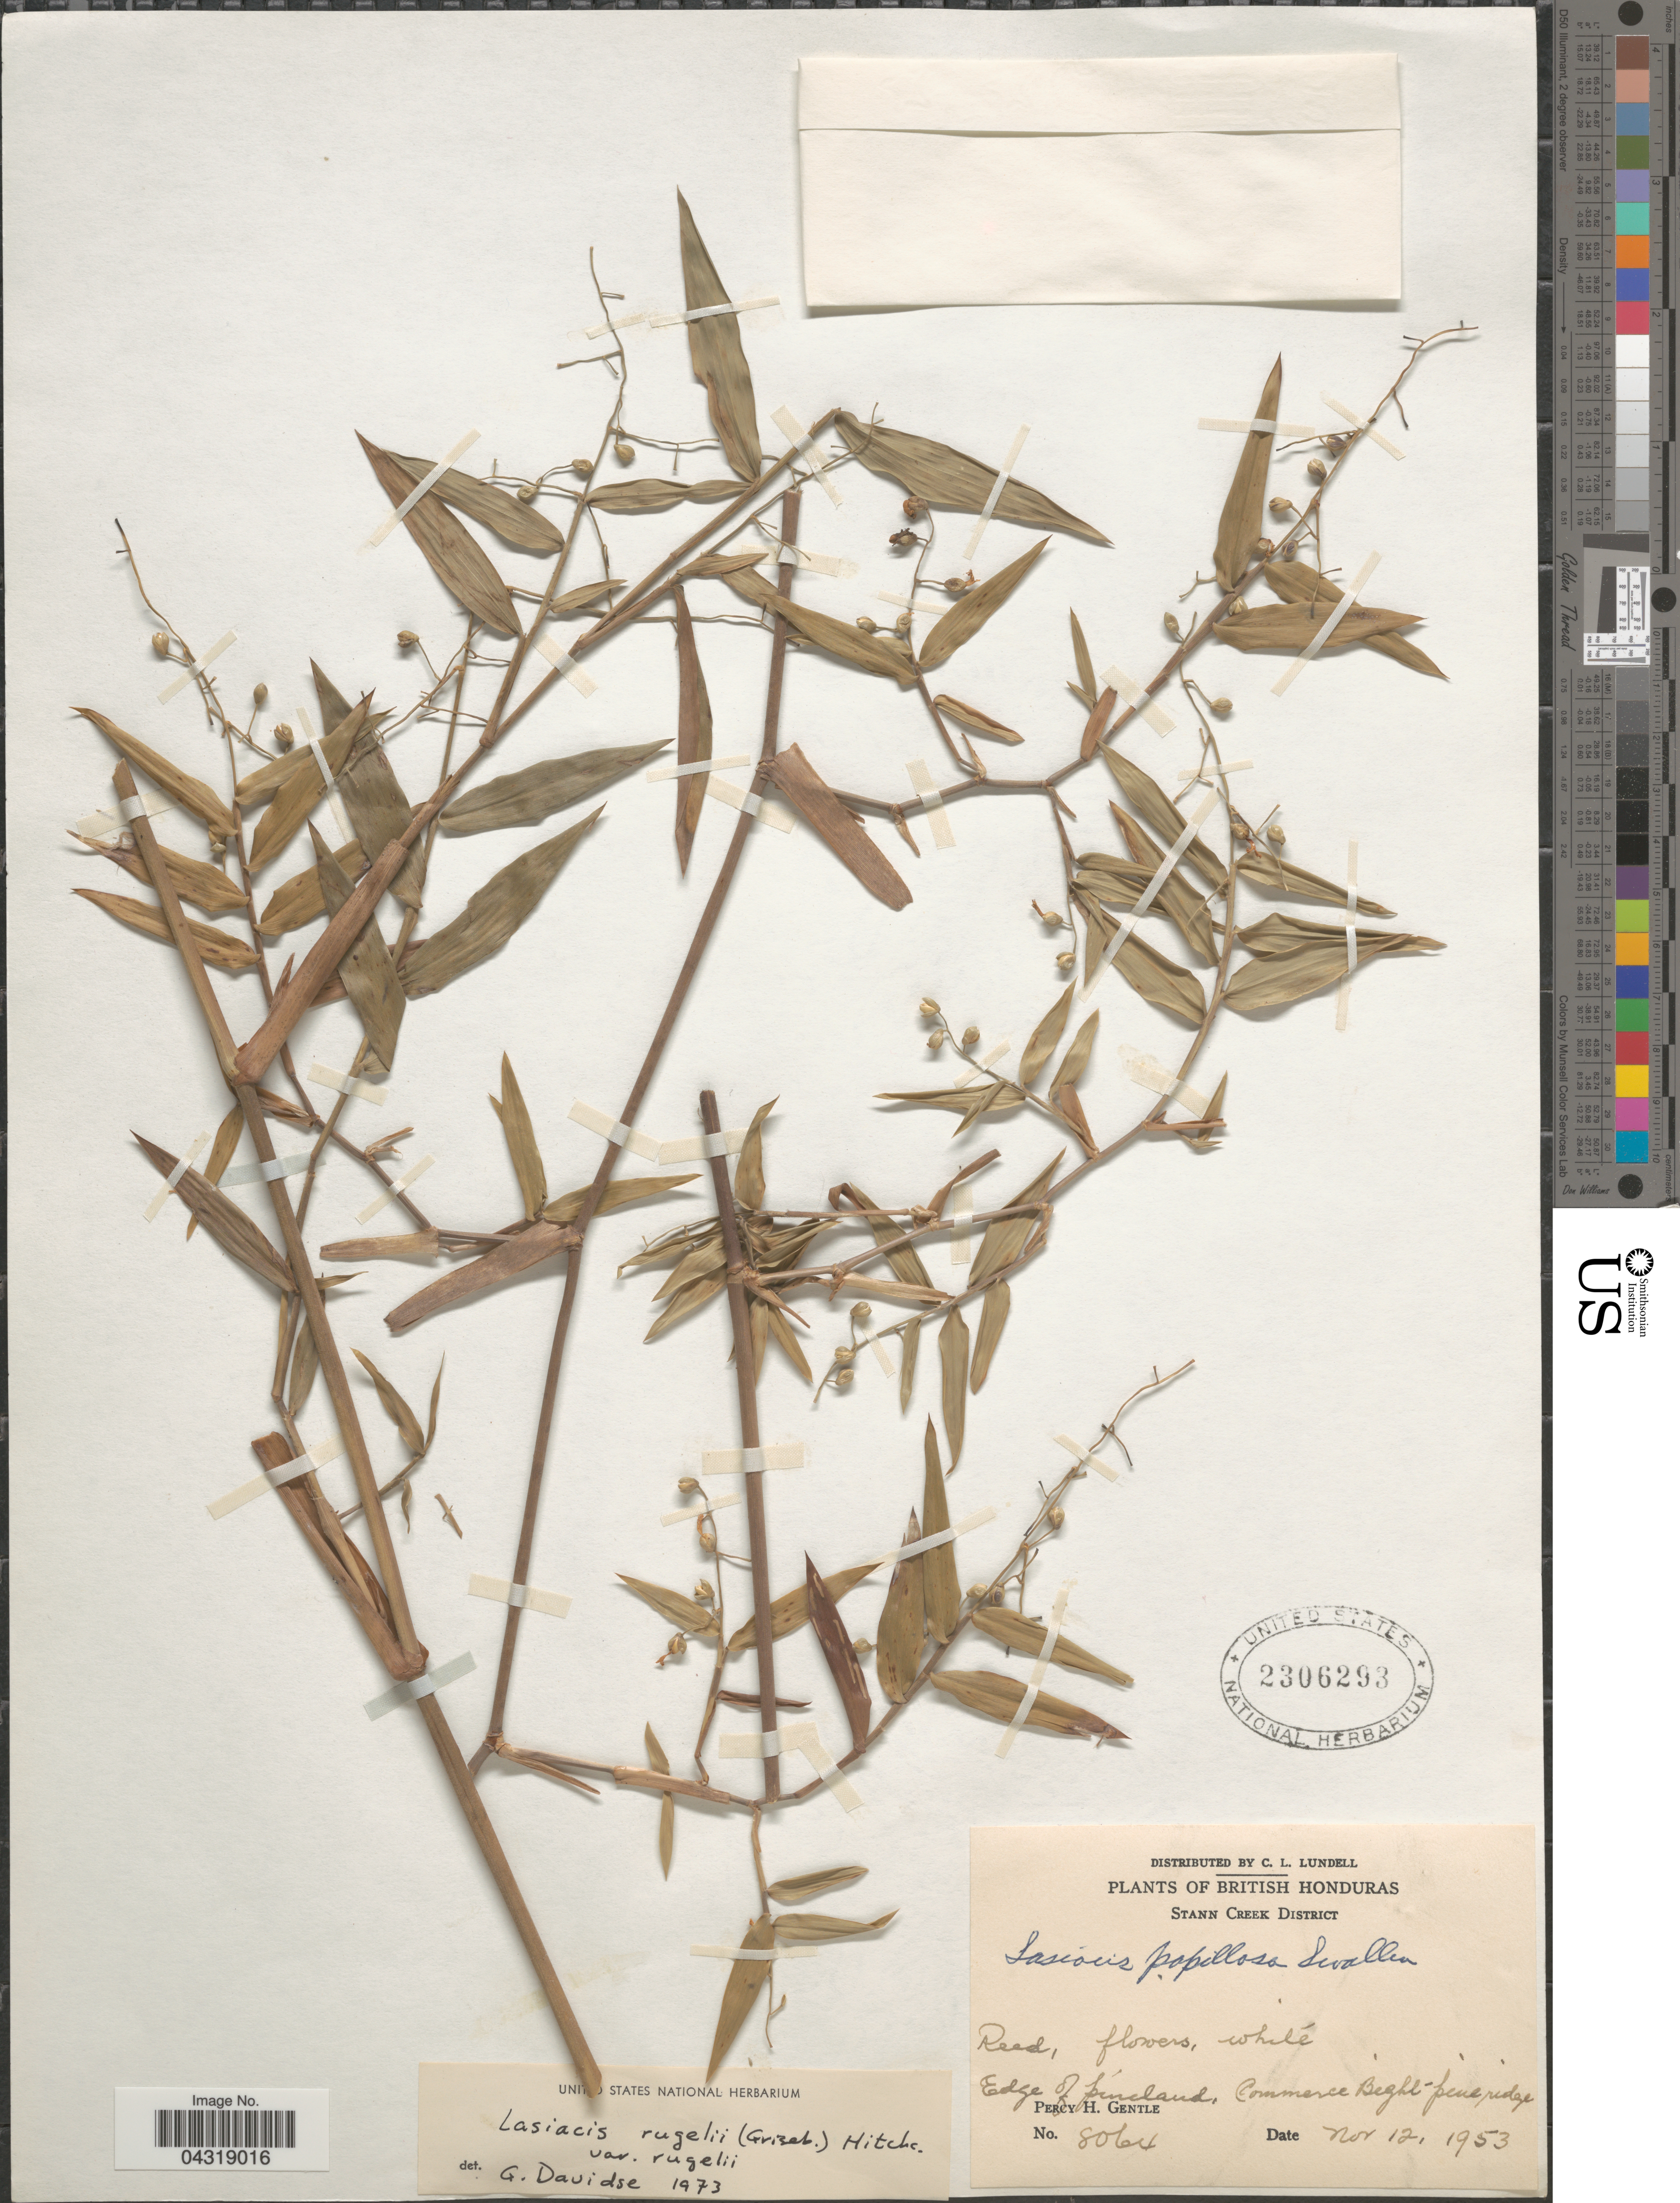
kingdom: Plantae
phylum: Tracheophyta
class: Liliopsida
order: Poales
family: Poaceae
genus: Lasiacis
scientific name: Lasiacis rugelii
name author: (Griseb.) Hitchc.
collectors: P. H. Gentle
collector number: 8064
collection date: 1953-11-12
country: Belize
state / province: Stann Creek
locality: British Honduras. Stann Creek District. Edge of pineland, Commerce Beght pine ridge.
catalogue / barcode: US 2306293